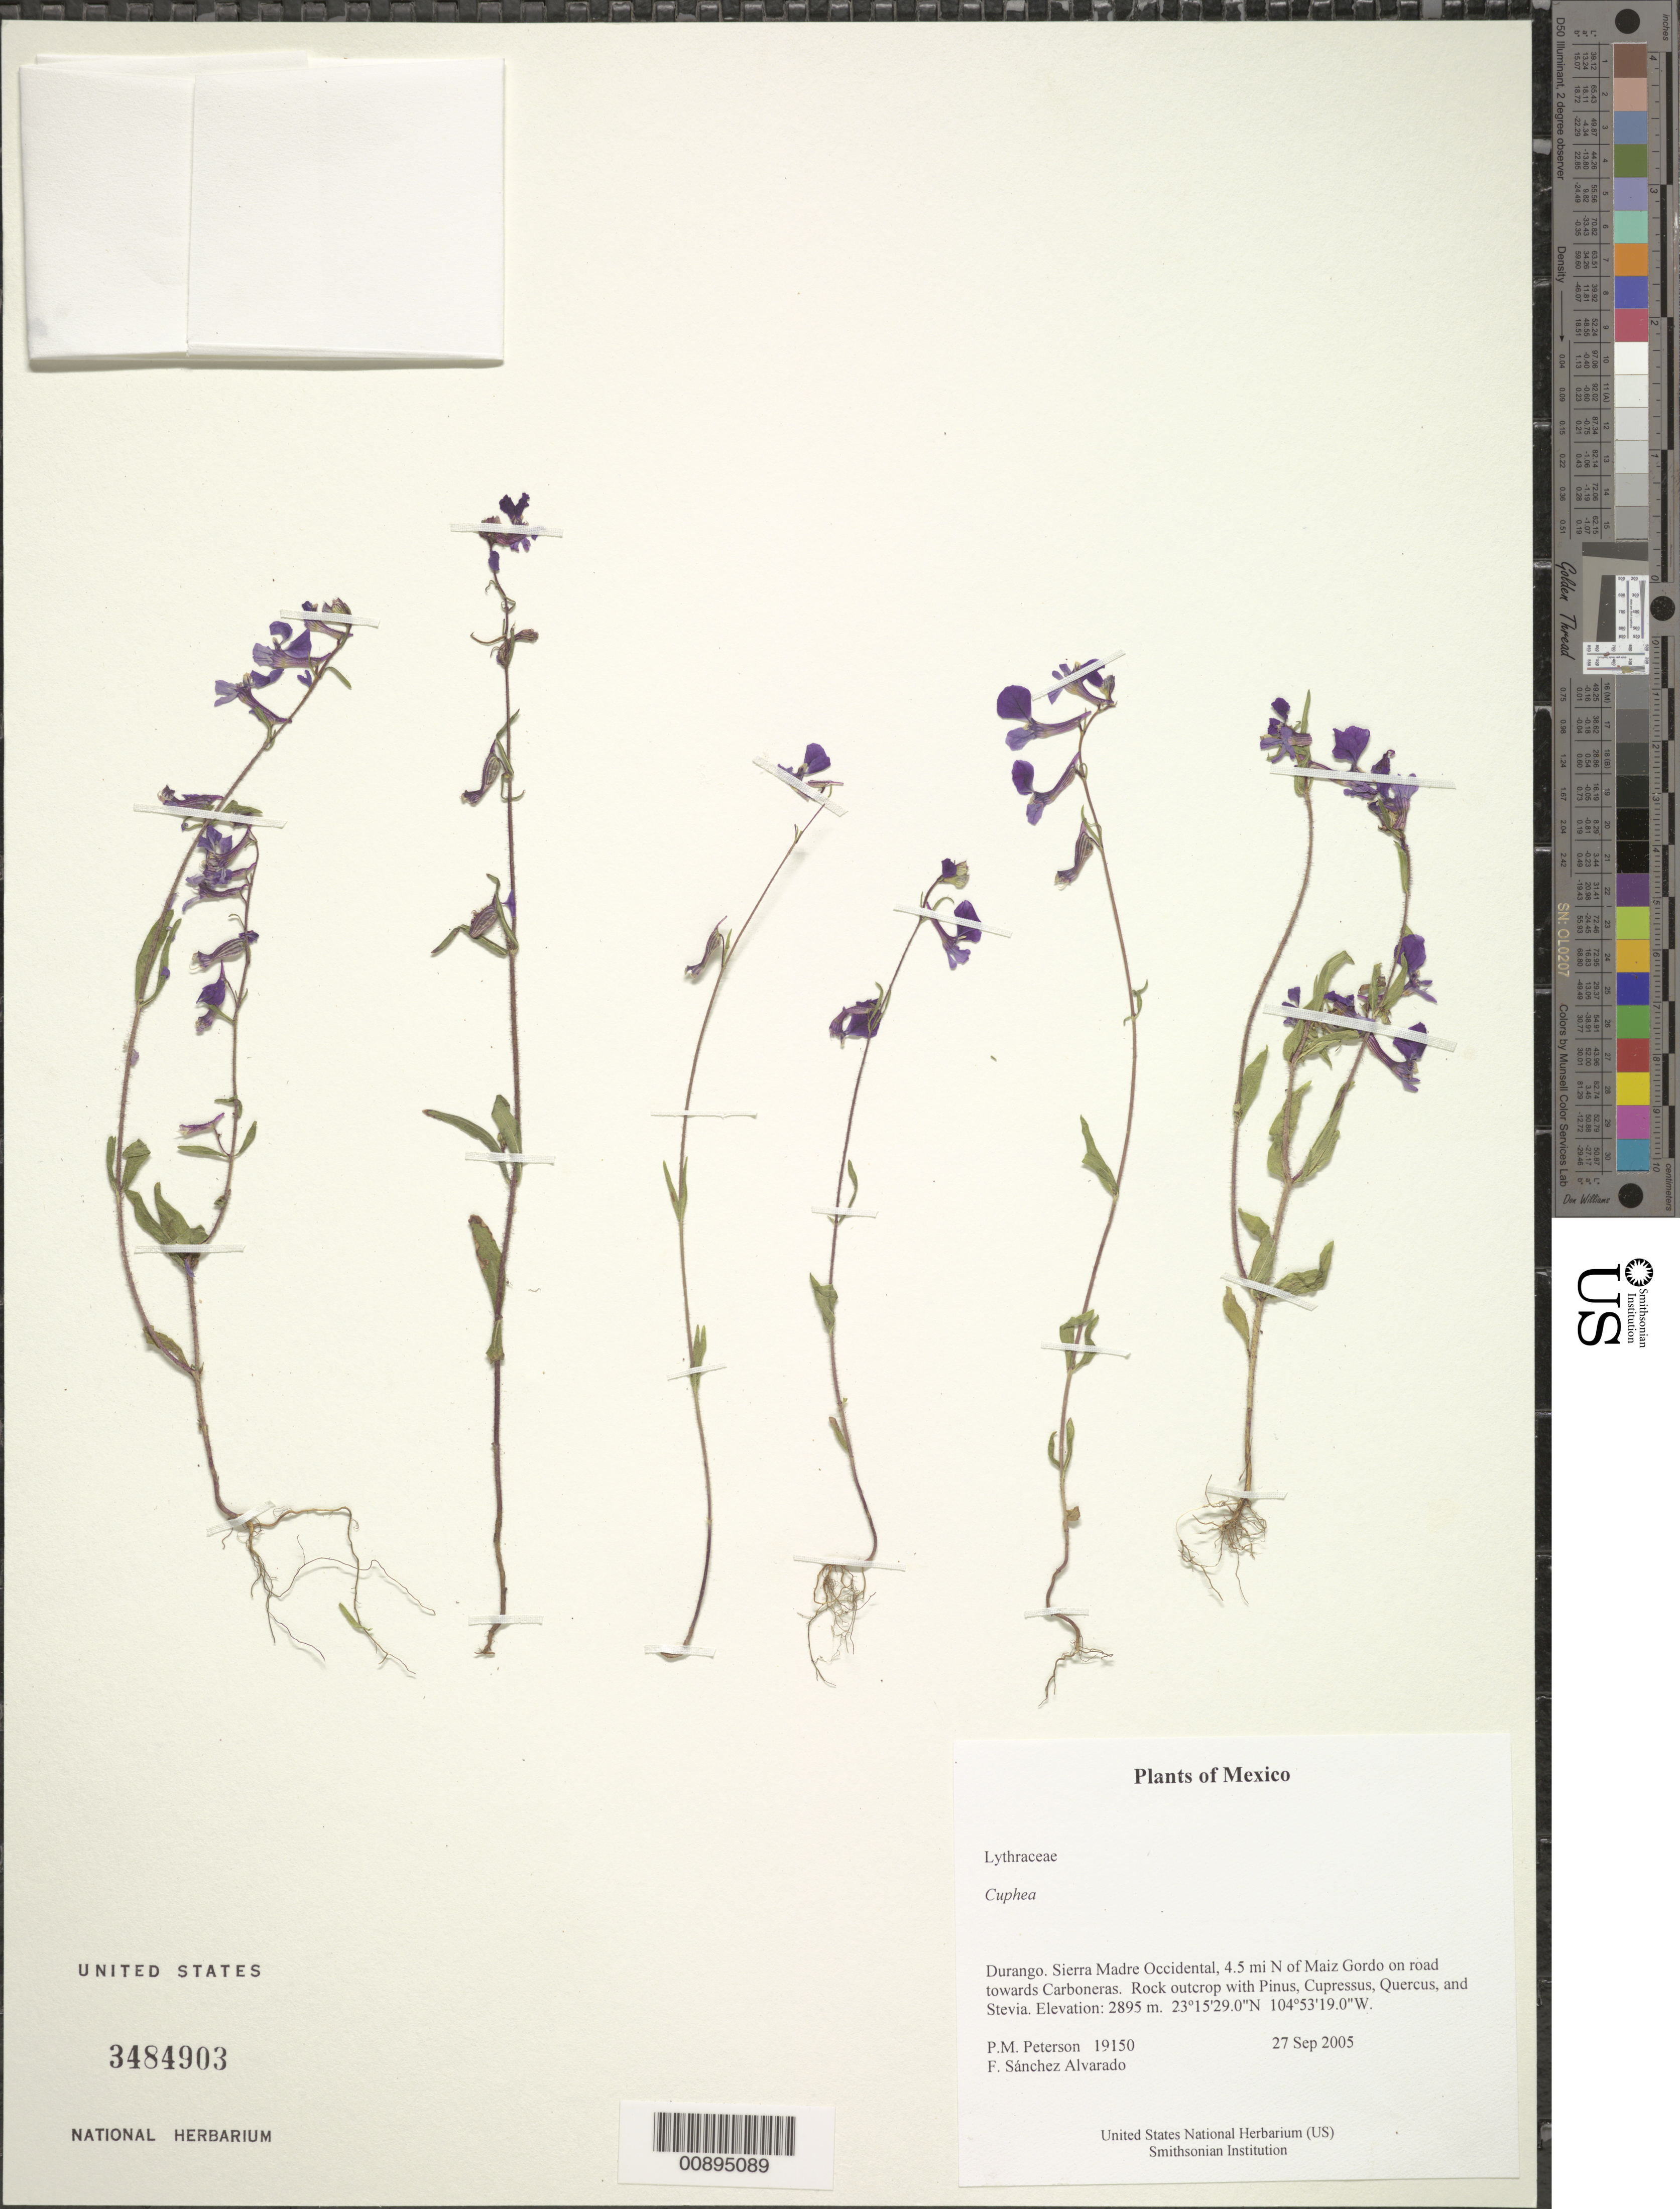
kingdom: Plantae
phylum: Tracheophyta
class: Magnoliopsida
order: Myrtales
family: Lythraceae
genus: Cuphea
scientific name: Cuphea sp.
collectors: P. M. Peterson & F. Sánchez Alvarado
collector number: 19150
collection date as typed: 27 Sep 2005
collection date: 2005-09-27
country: Mexico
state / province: Durango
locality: Sierra Madre Occidental, 4.5 mi N of Maiz Gordo on road towards Carboneras. Rock outcrop with Pinus, Cupressus, Quercus, and Stevia.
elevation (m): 2895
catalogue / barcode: US 3484903